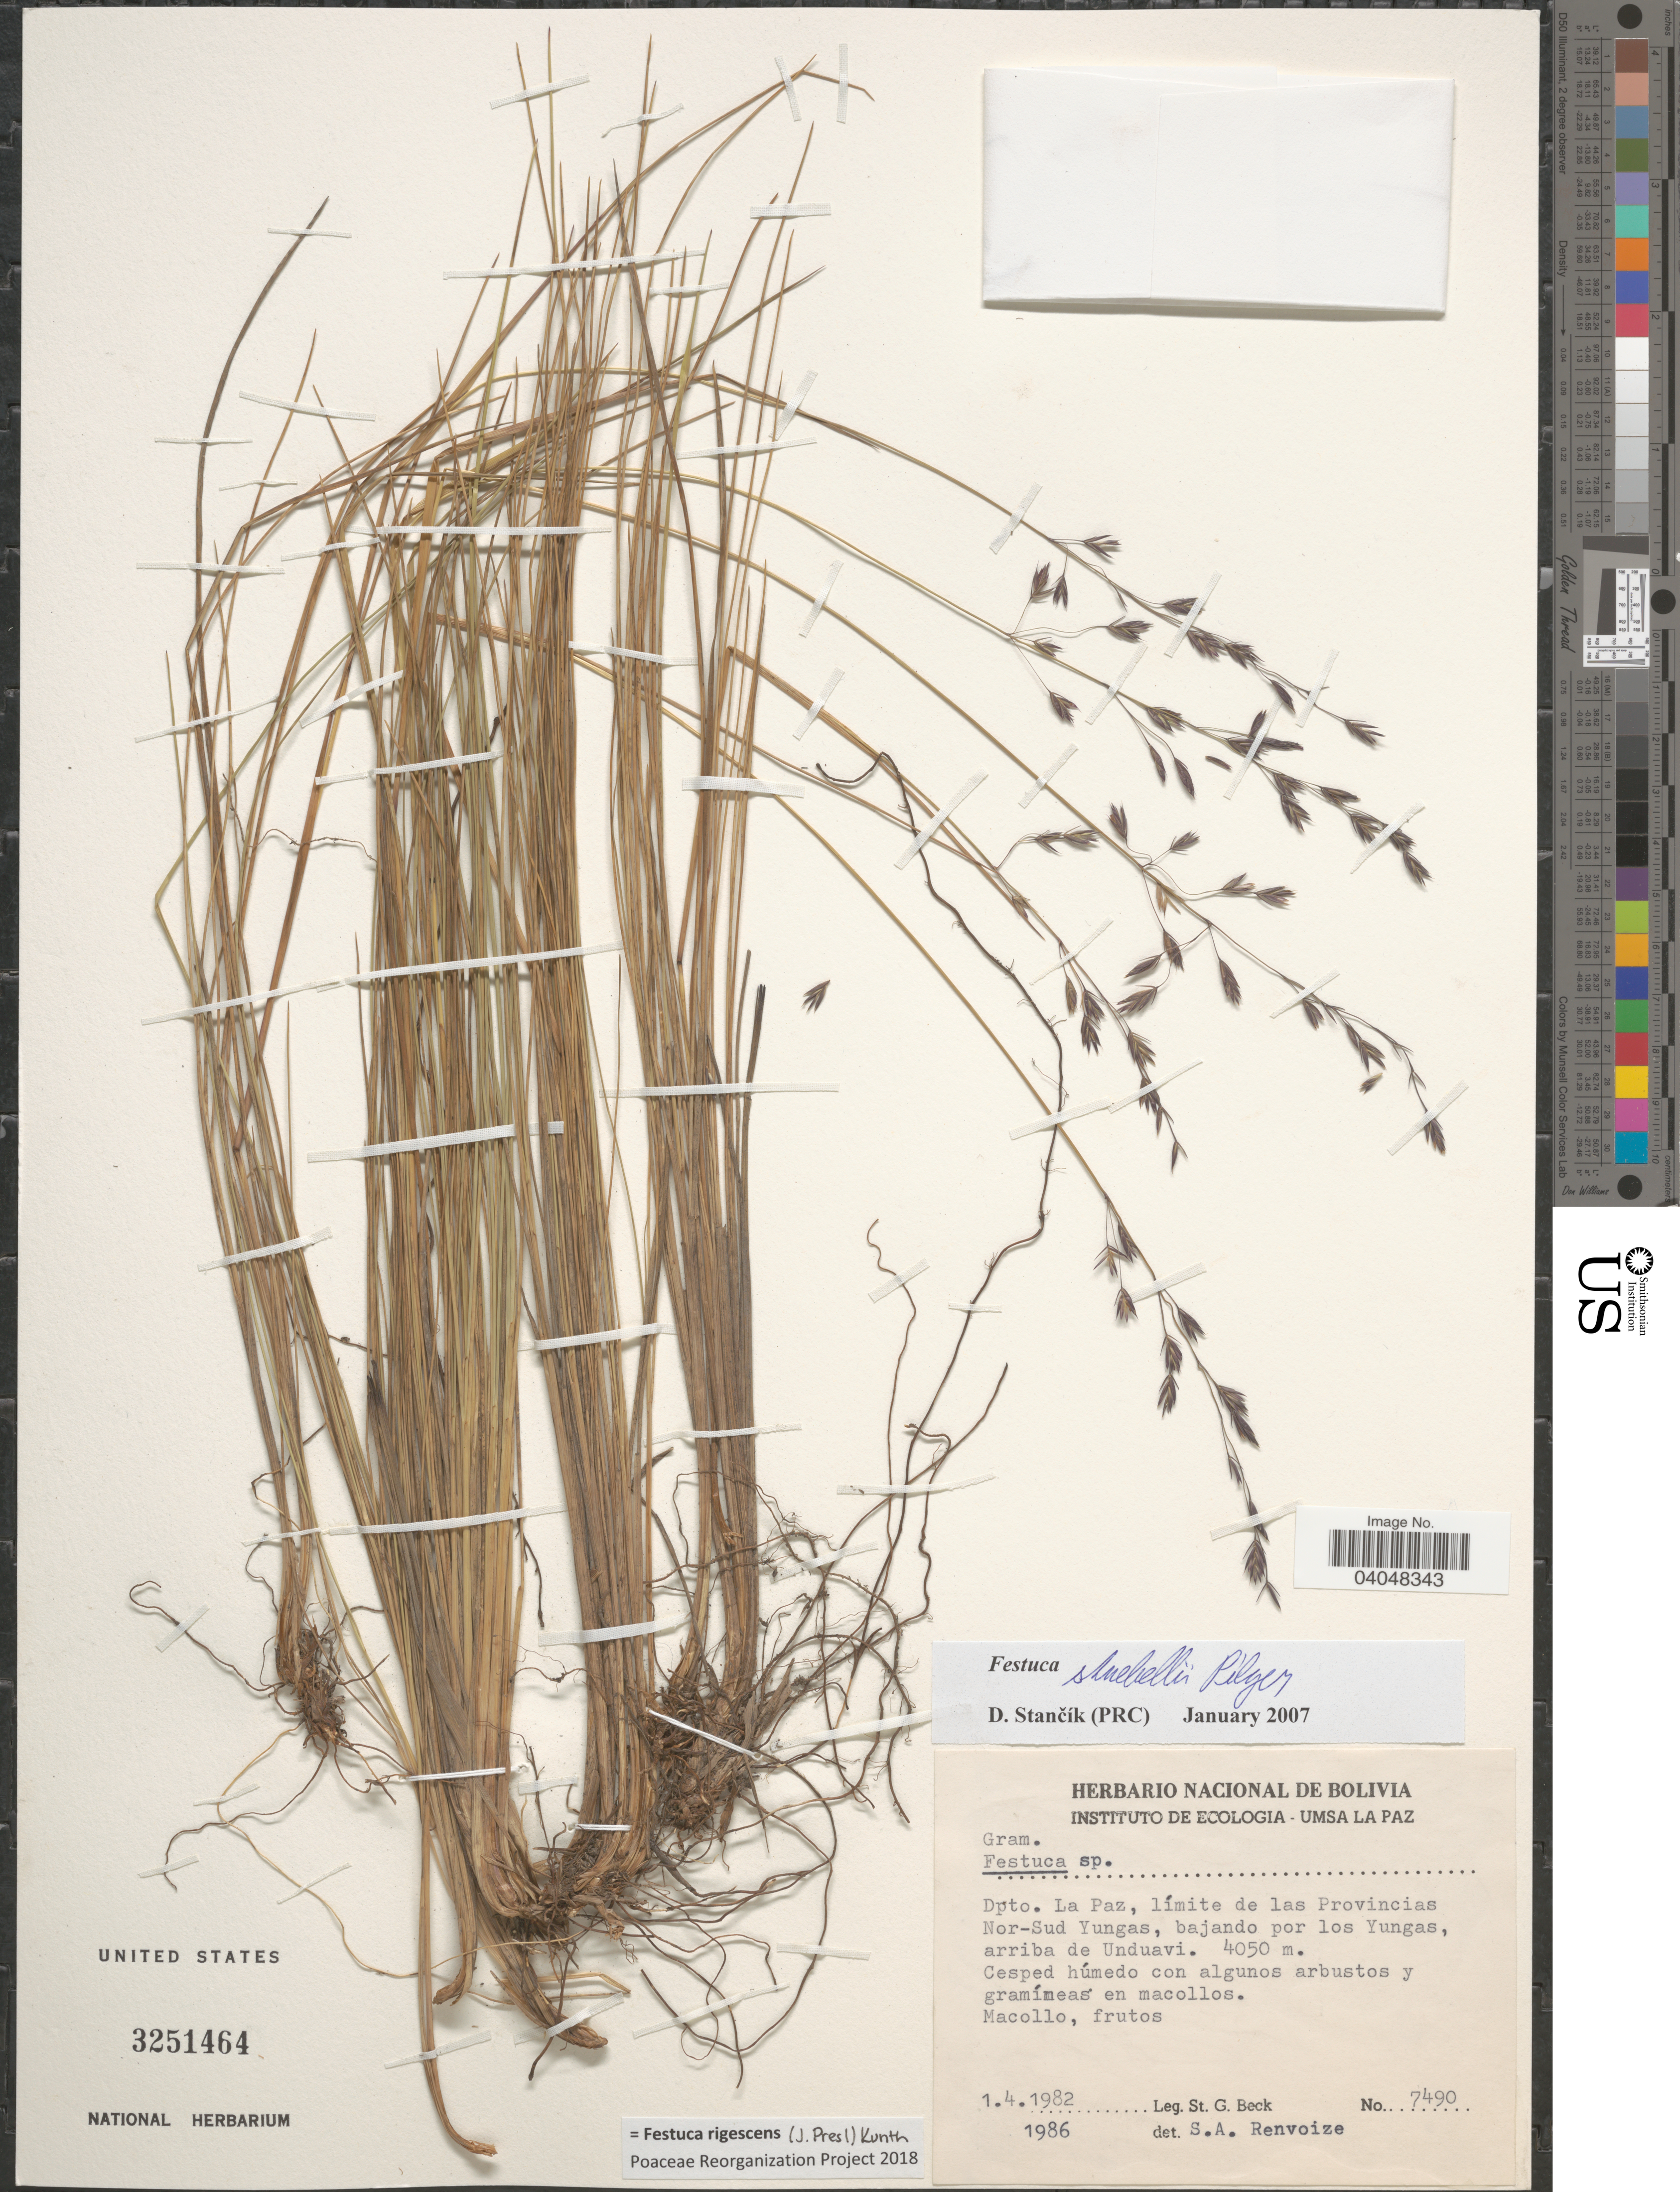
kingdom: Plantae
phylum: Tracheophyta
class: Liliopsida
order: Poales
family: Poaceae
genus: Festuca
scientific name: Festuca rigescens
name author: (J. Presl) Kunth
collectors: S. G. Beck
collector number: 7490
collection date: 1982-04-01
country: Bolivia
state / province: La Paz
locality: Dpto. La Paz, límite de las Provincias Nor-Sud Yungas, bajando por los Yungas, arriba de Unduavi.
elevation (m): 4050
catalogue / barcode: US 3251464